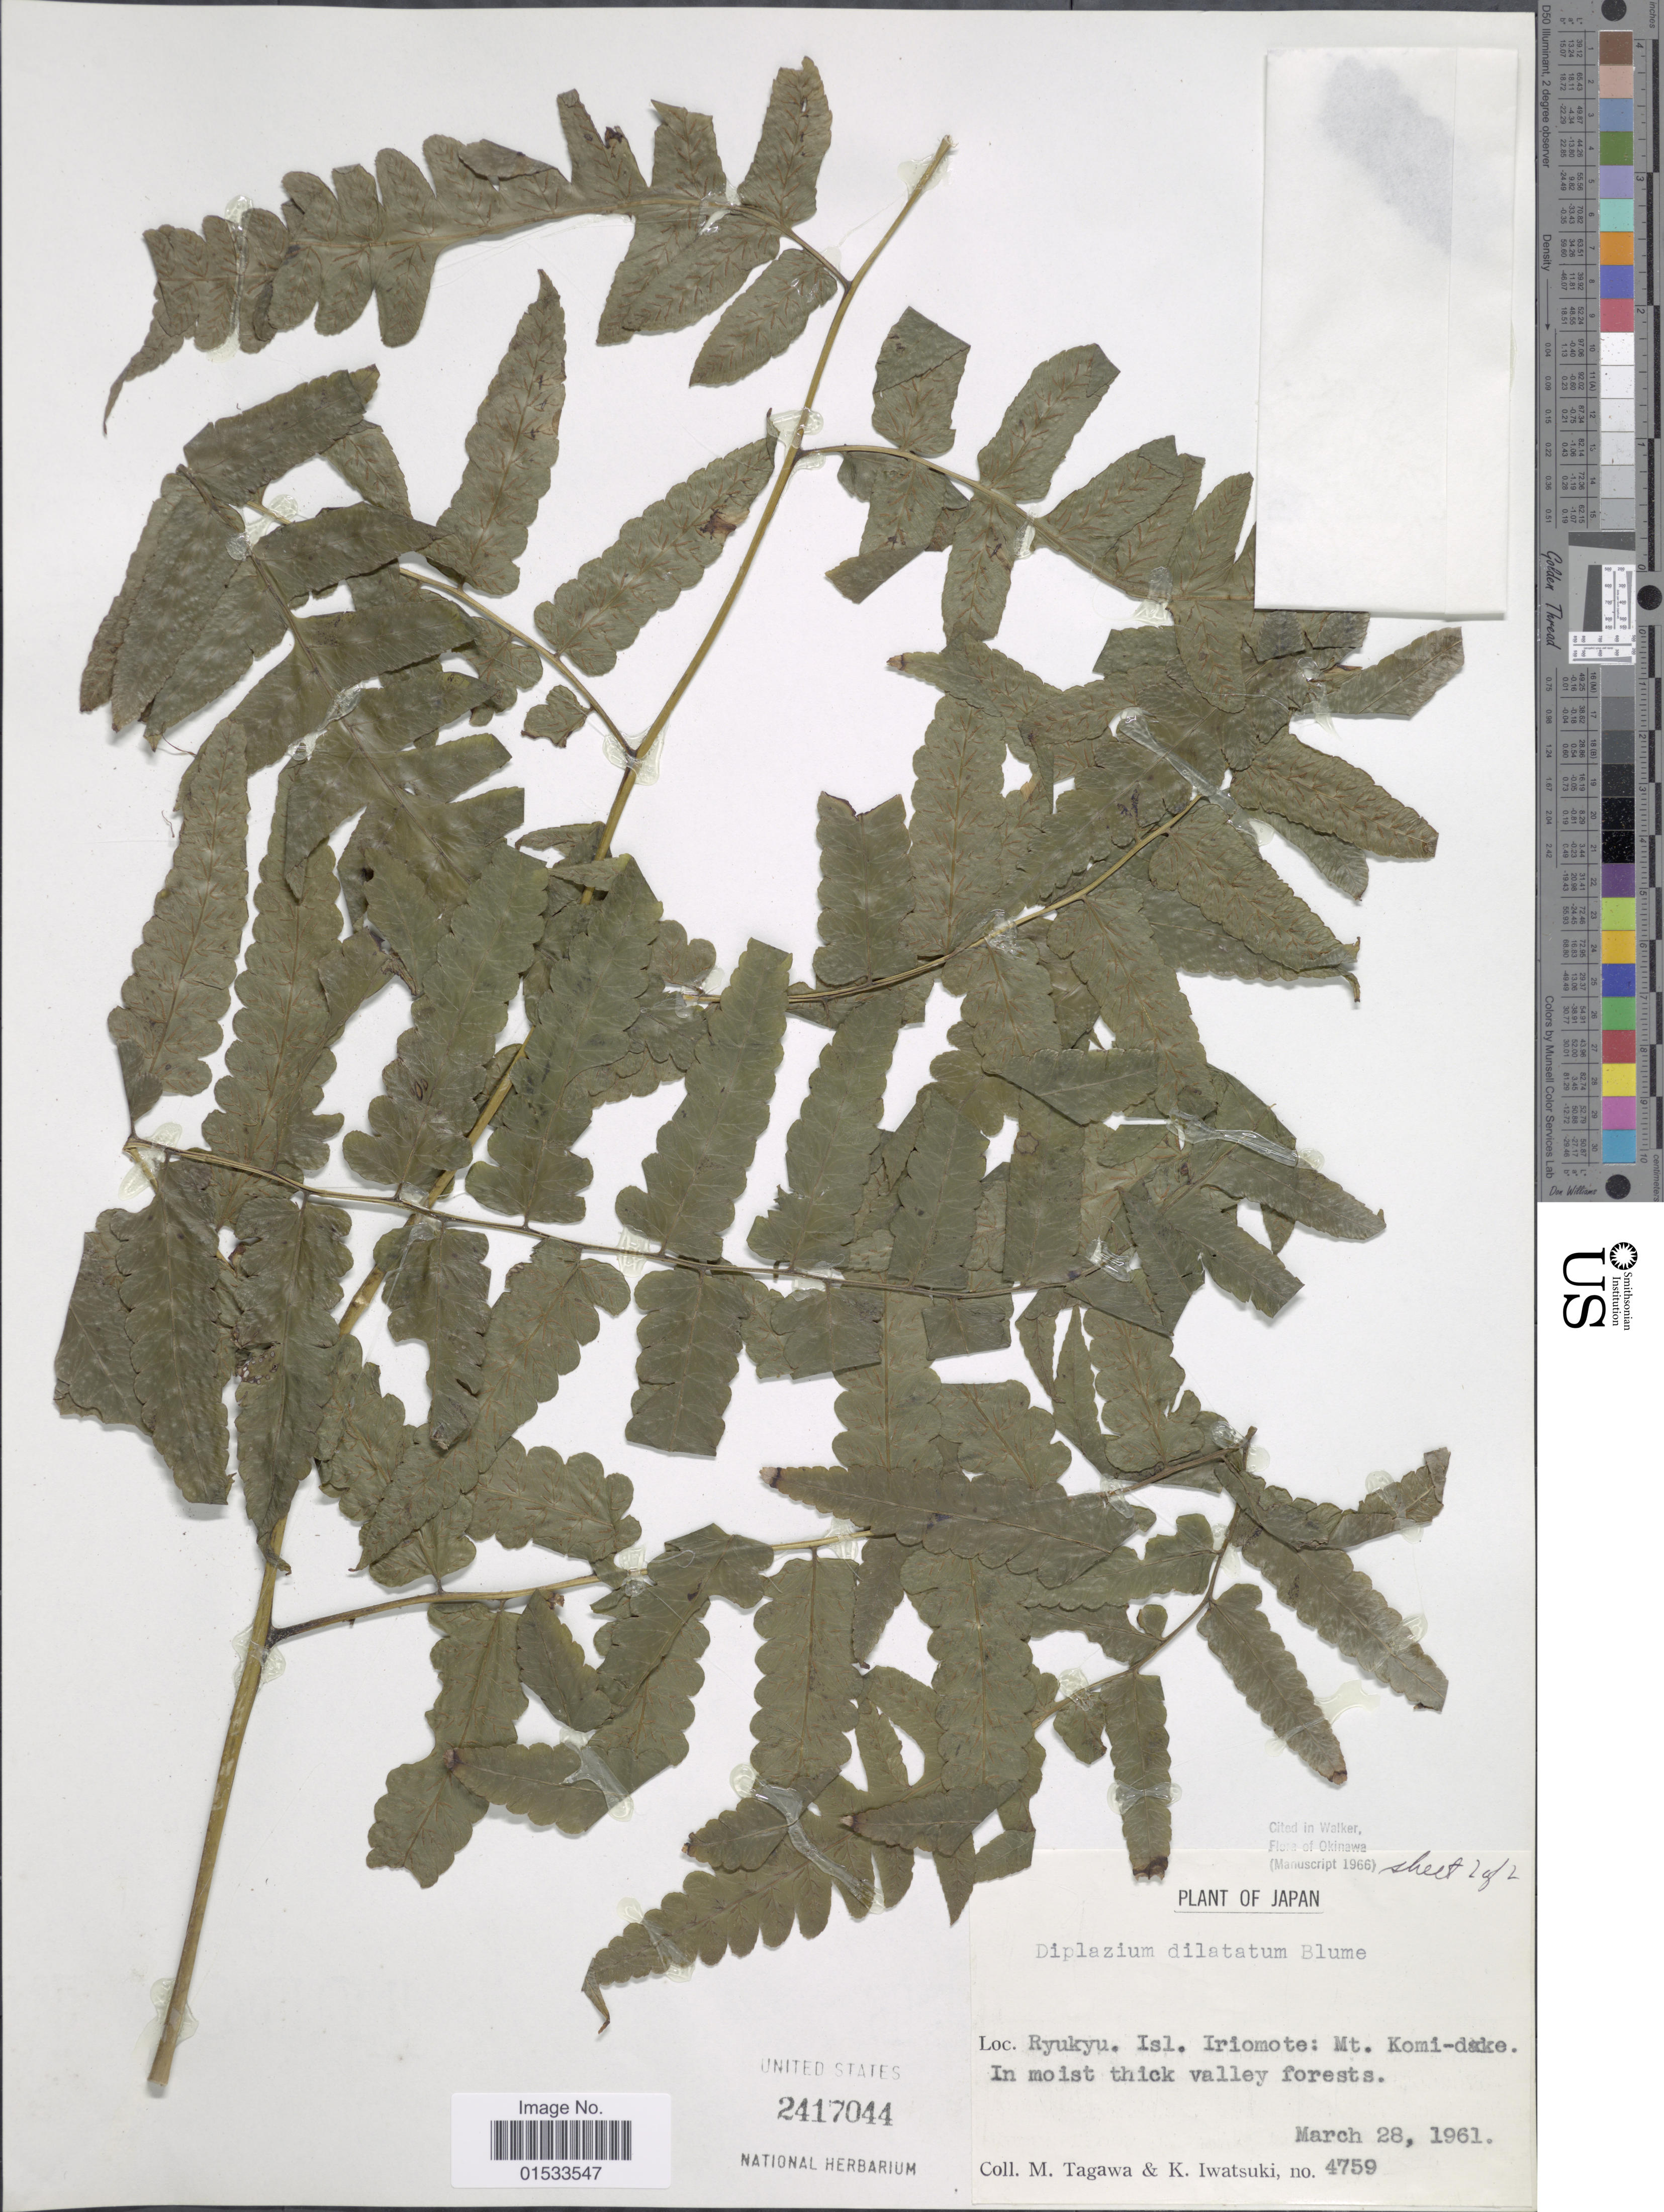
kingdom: Plantae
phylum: Tracheophyta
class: Polypodiopsida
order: Polypodiales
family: Athyriaceae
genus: Diplazium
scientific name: Diplazium dilatatum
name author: Blume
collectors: M. Tagawa & K. Iwatsuki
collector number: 4759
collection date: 1961-03-28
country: Japan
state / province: Okinawa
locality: Rykyu. Isl. Iriomote: Mt. Komi- dake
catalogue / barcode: US 2417044